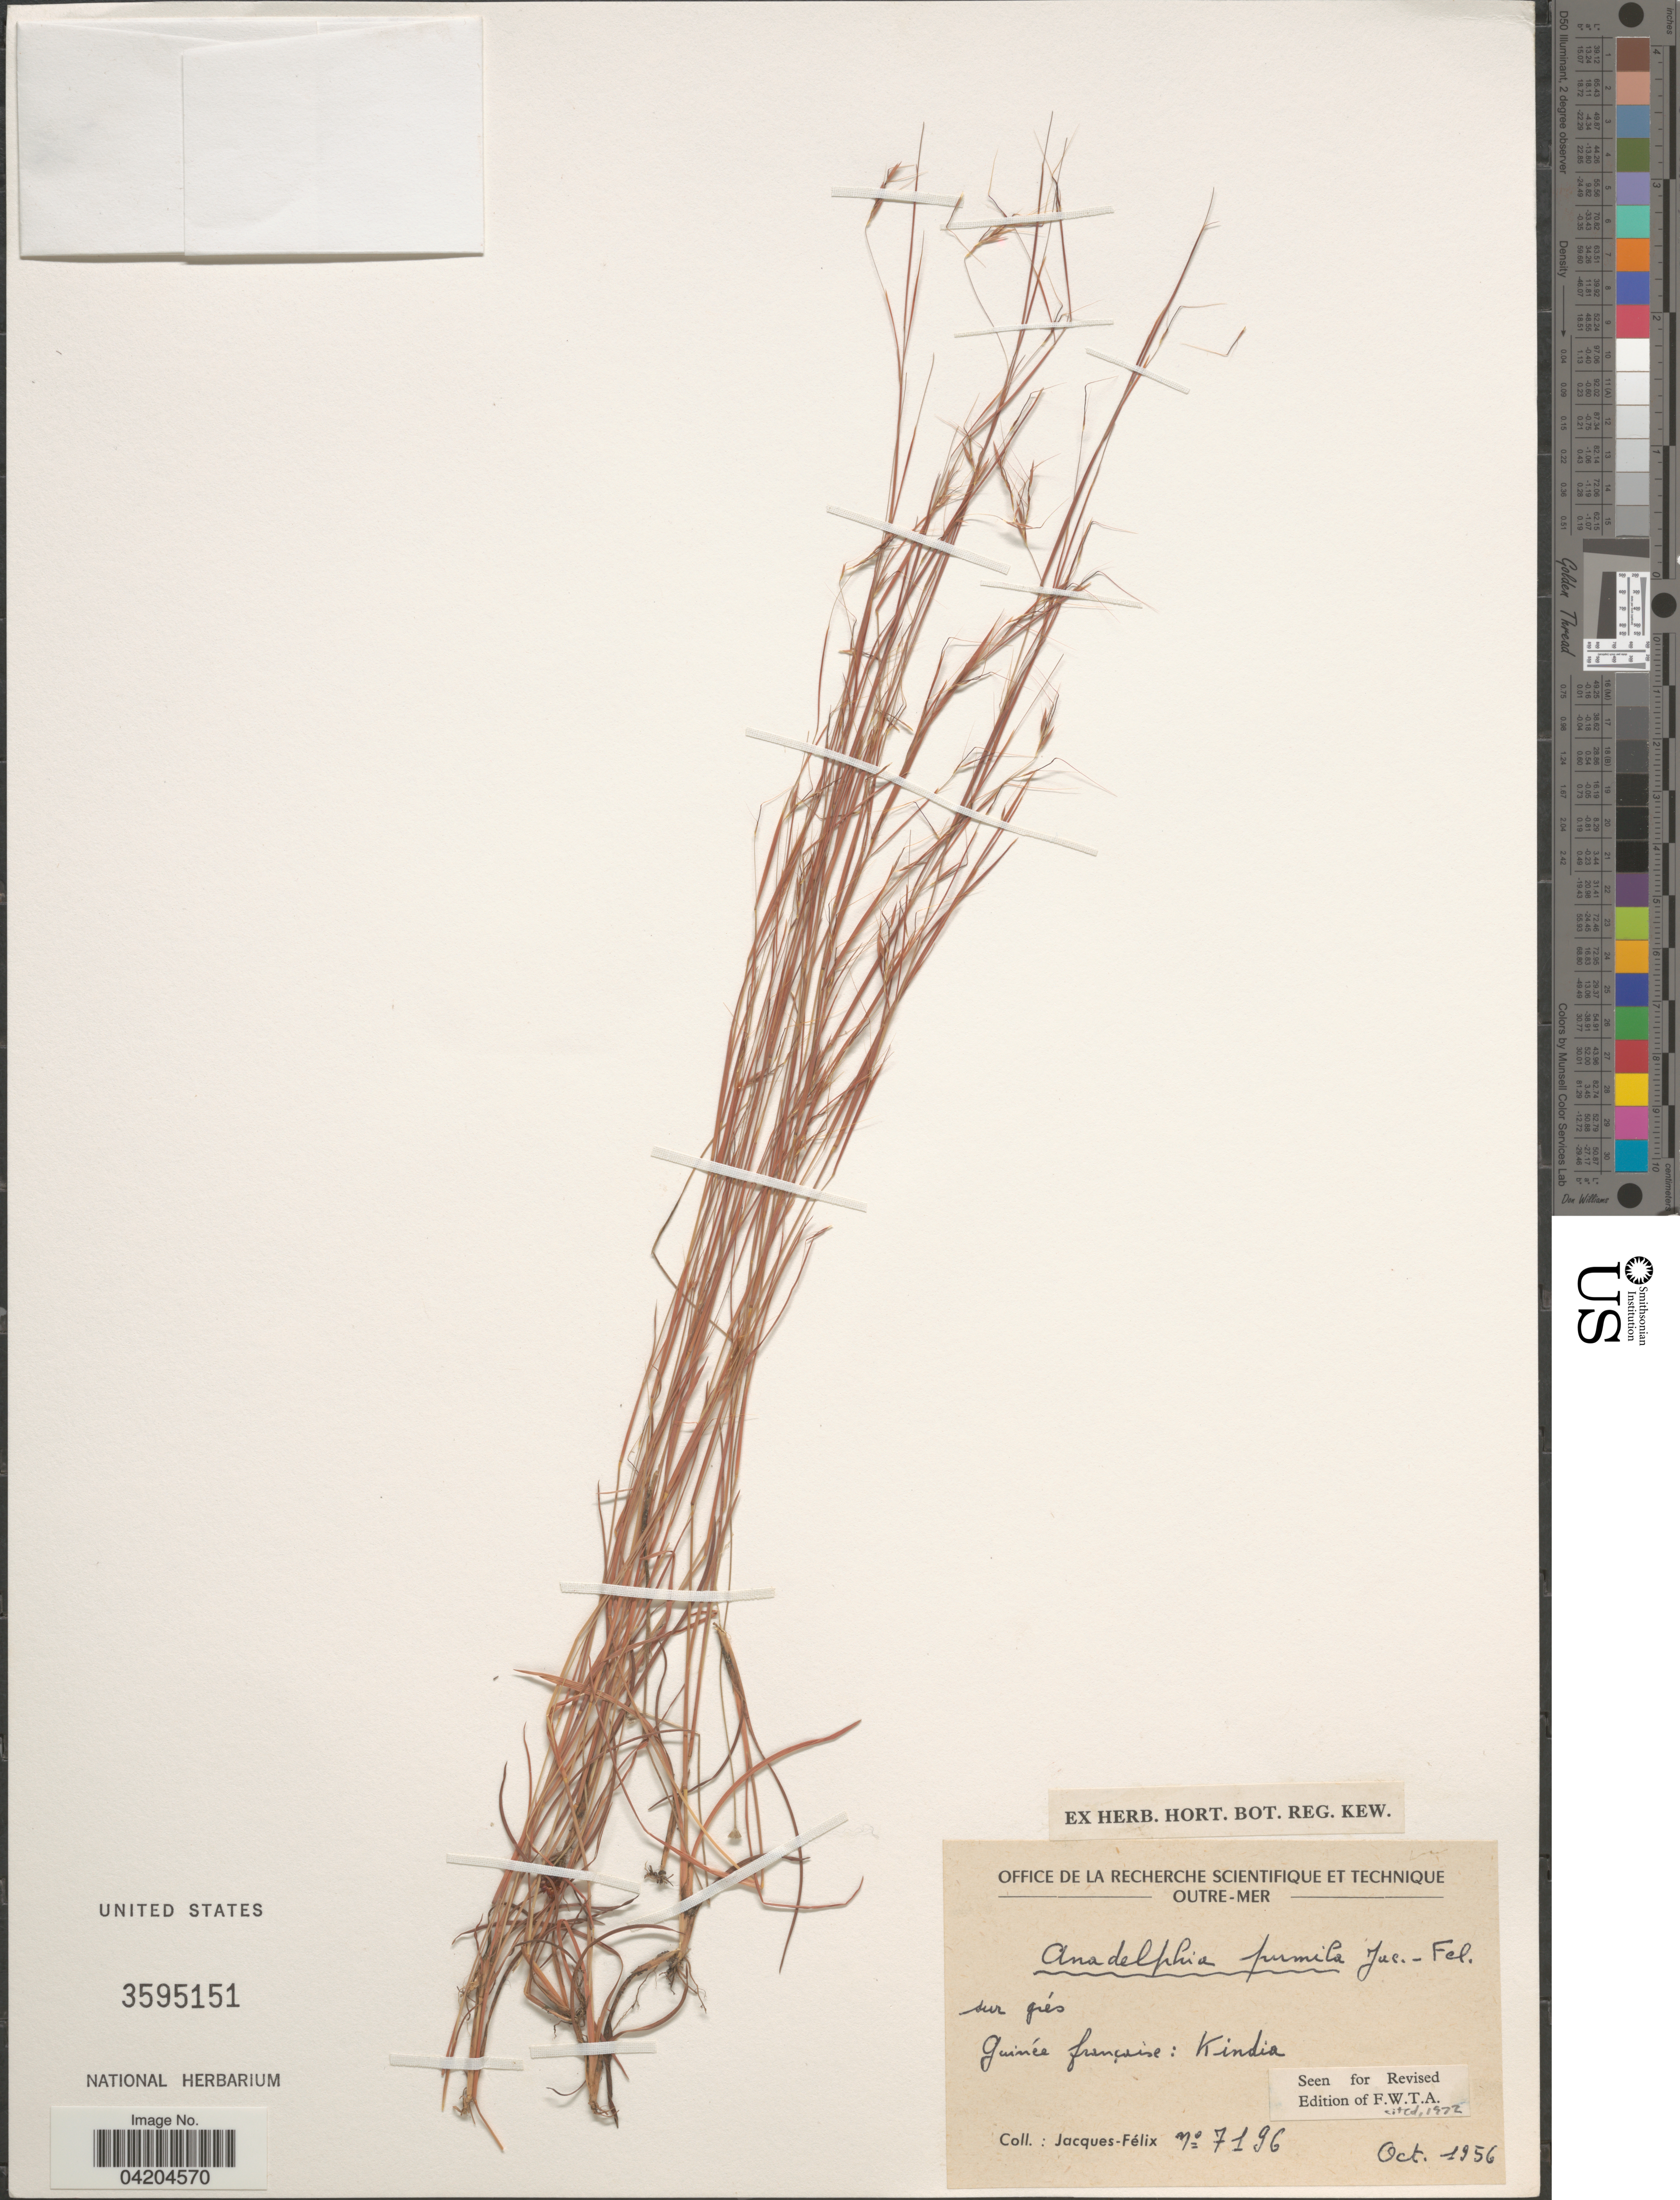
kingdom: Plantae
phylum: Tracheophyta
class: Liliopsida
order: Poales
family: Poaceae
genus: Anadelphia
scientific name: Anadelphia pumila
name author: Jacq.-Fél.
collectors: Jacques-Félix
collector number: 7196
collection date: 1956-10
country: Guinea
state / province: Kindia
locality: Guinée française.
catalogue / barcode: US 3595151